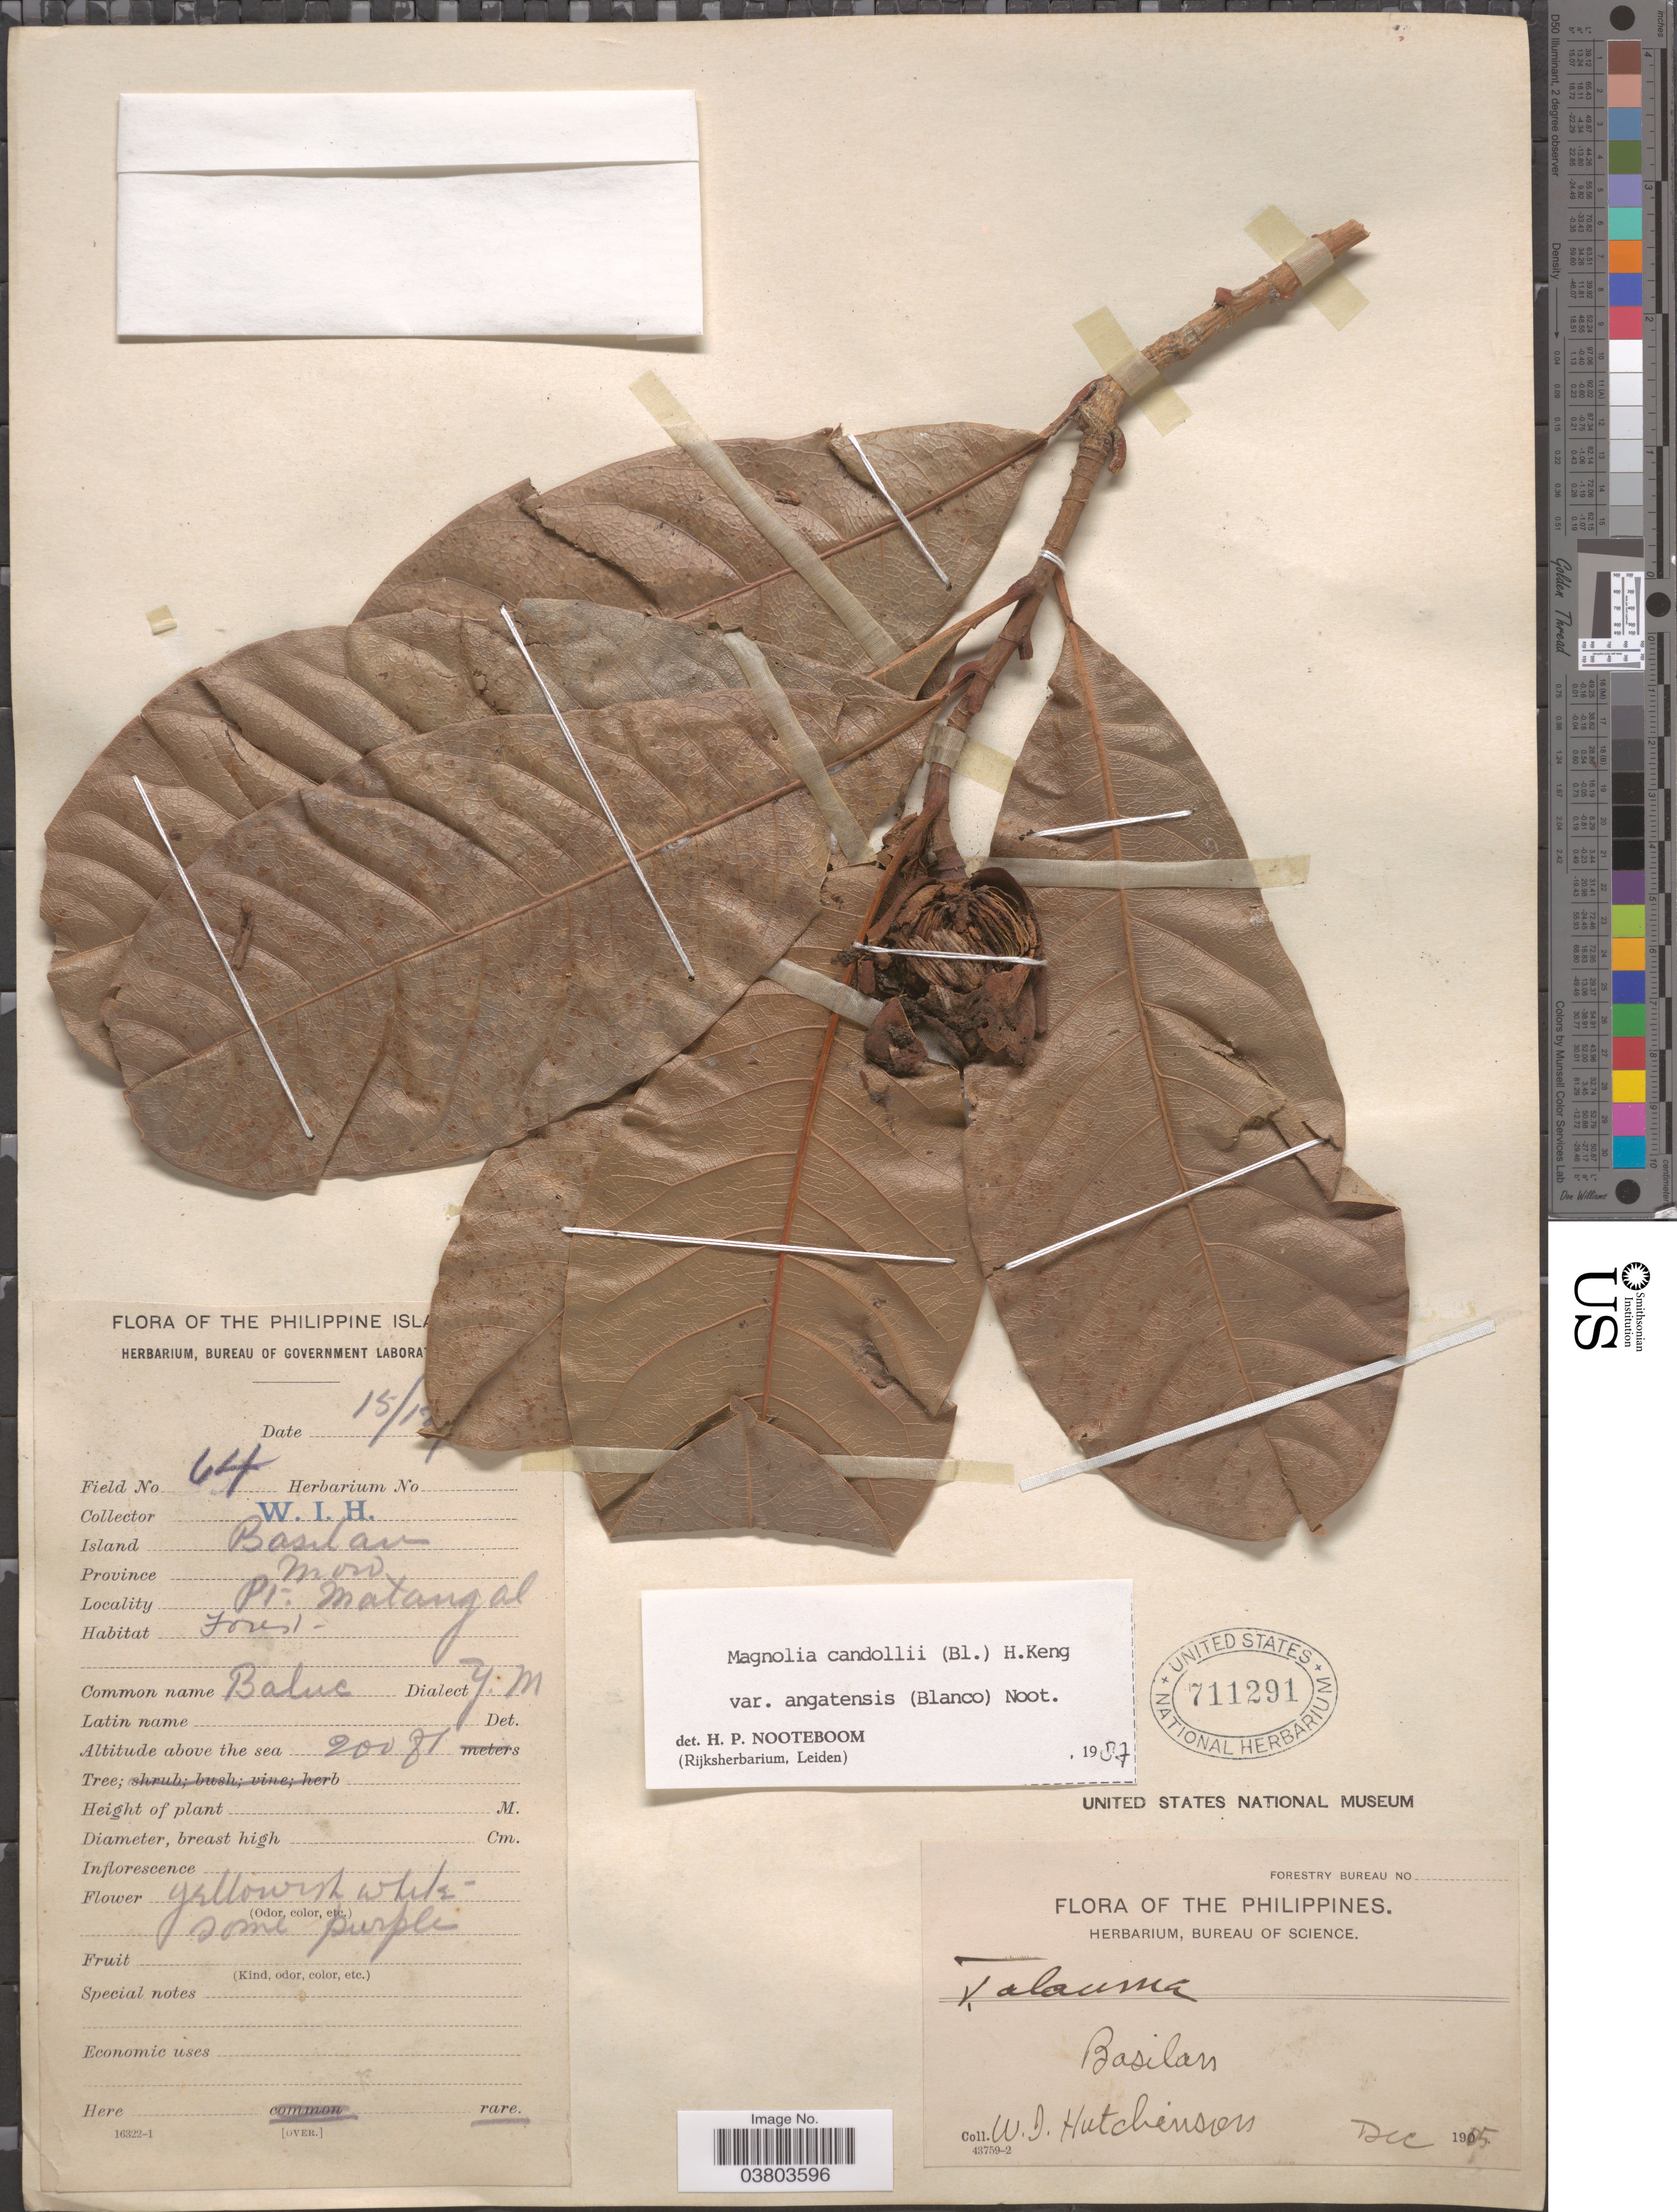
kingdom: Plantae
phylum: Tracheophyta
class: Magnoliopsida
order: Magnoliales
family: Magnoliaceae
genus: Magnolia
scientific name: Magnolia candollei var. angatensis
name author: (Blanco) Noot.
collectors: W. I. Hutchinson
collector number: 64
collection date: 1905-12-15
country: Philippines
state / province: Muslim Mindanao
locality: Island Basilan. Province Moro Pt. Matangal.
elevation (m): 61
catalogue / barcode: US 711291